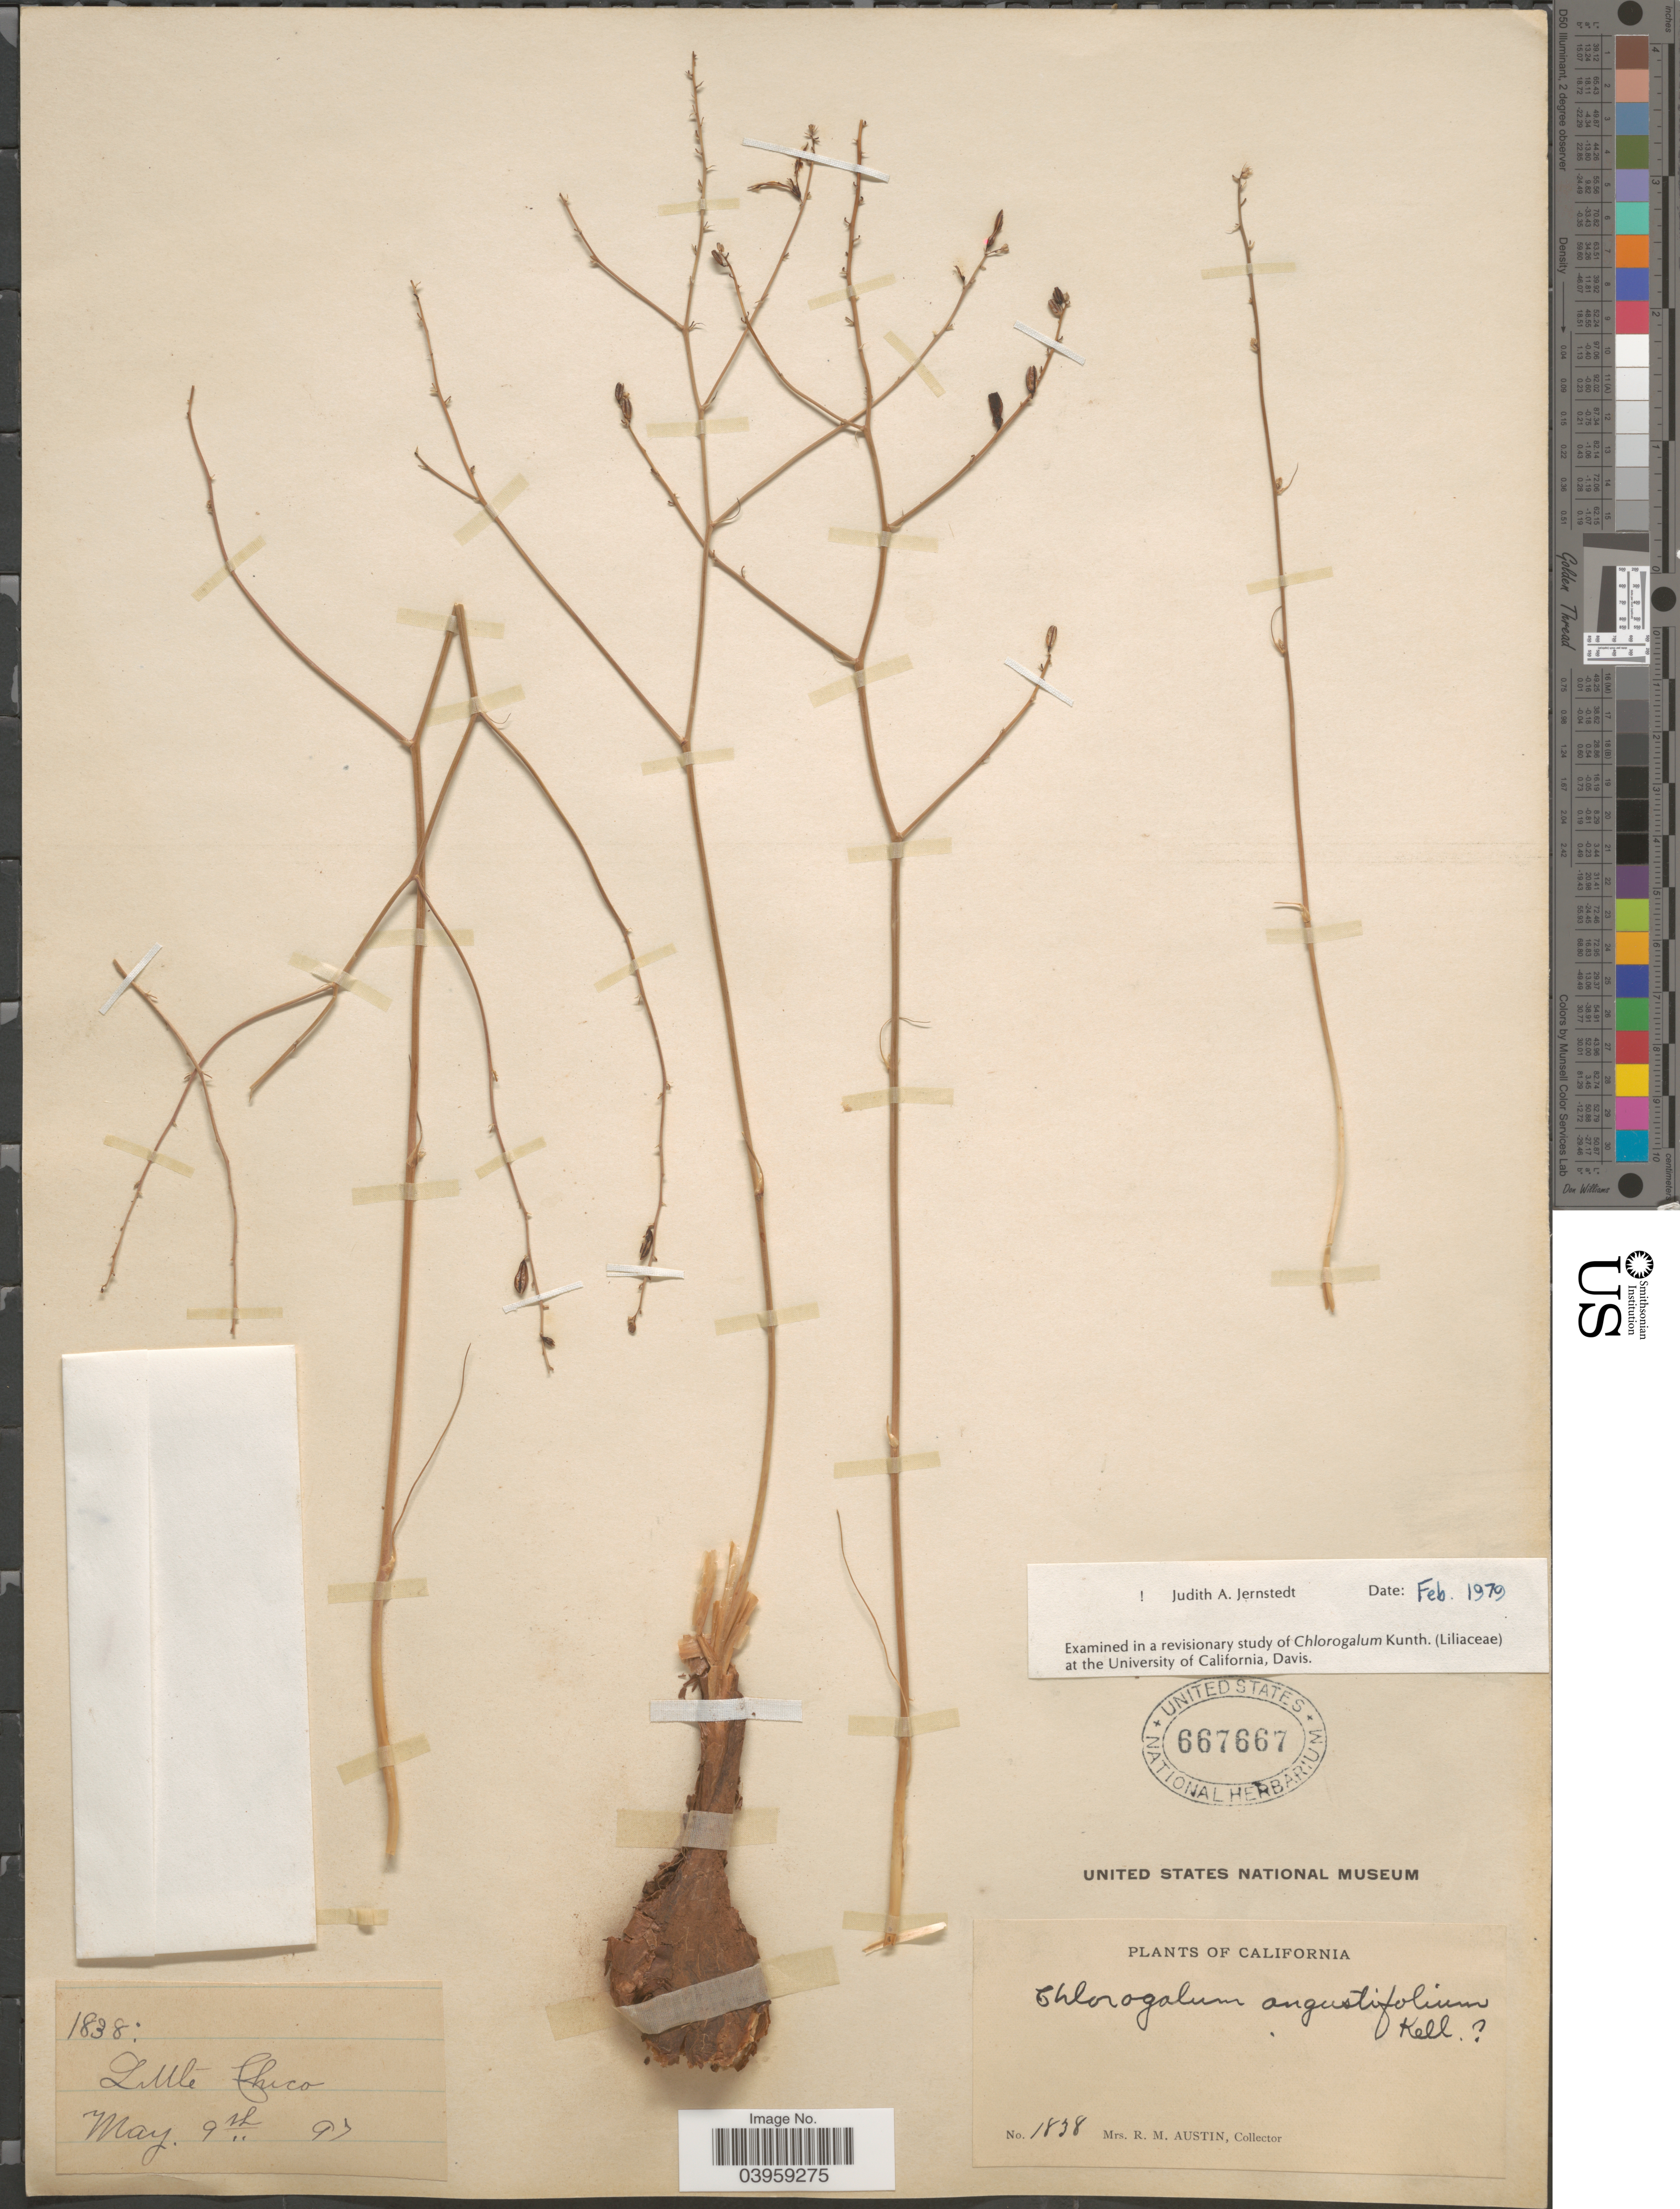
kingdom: Plantae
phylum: Tracheophyta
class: Liliopsida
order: Asparagales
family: Asparagaceae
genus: Chlorogalum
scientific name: Chlorogalum angustifolium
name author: Kellogg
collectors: R. Austin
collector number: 1838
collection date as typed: Transcribed d/m/y: 9/5/97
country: United States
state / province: California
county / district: Butte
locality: Little Chico.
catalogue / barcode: US 667667